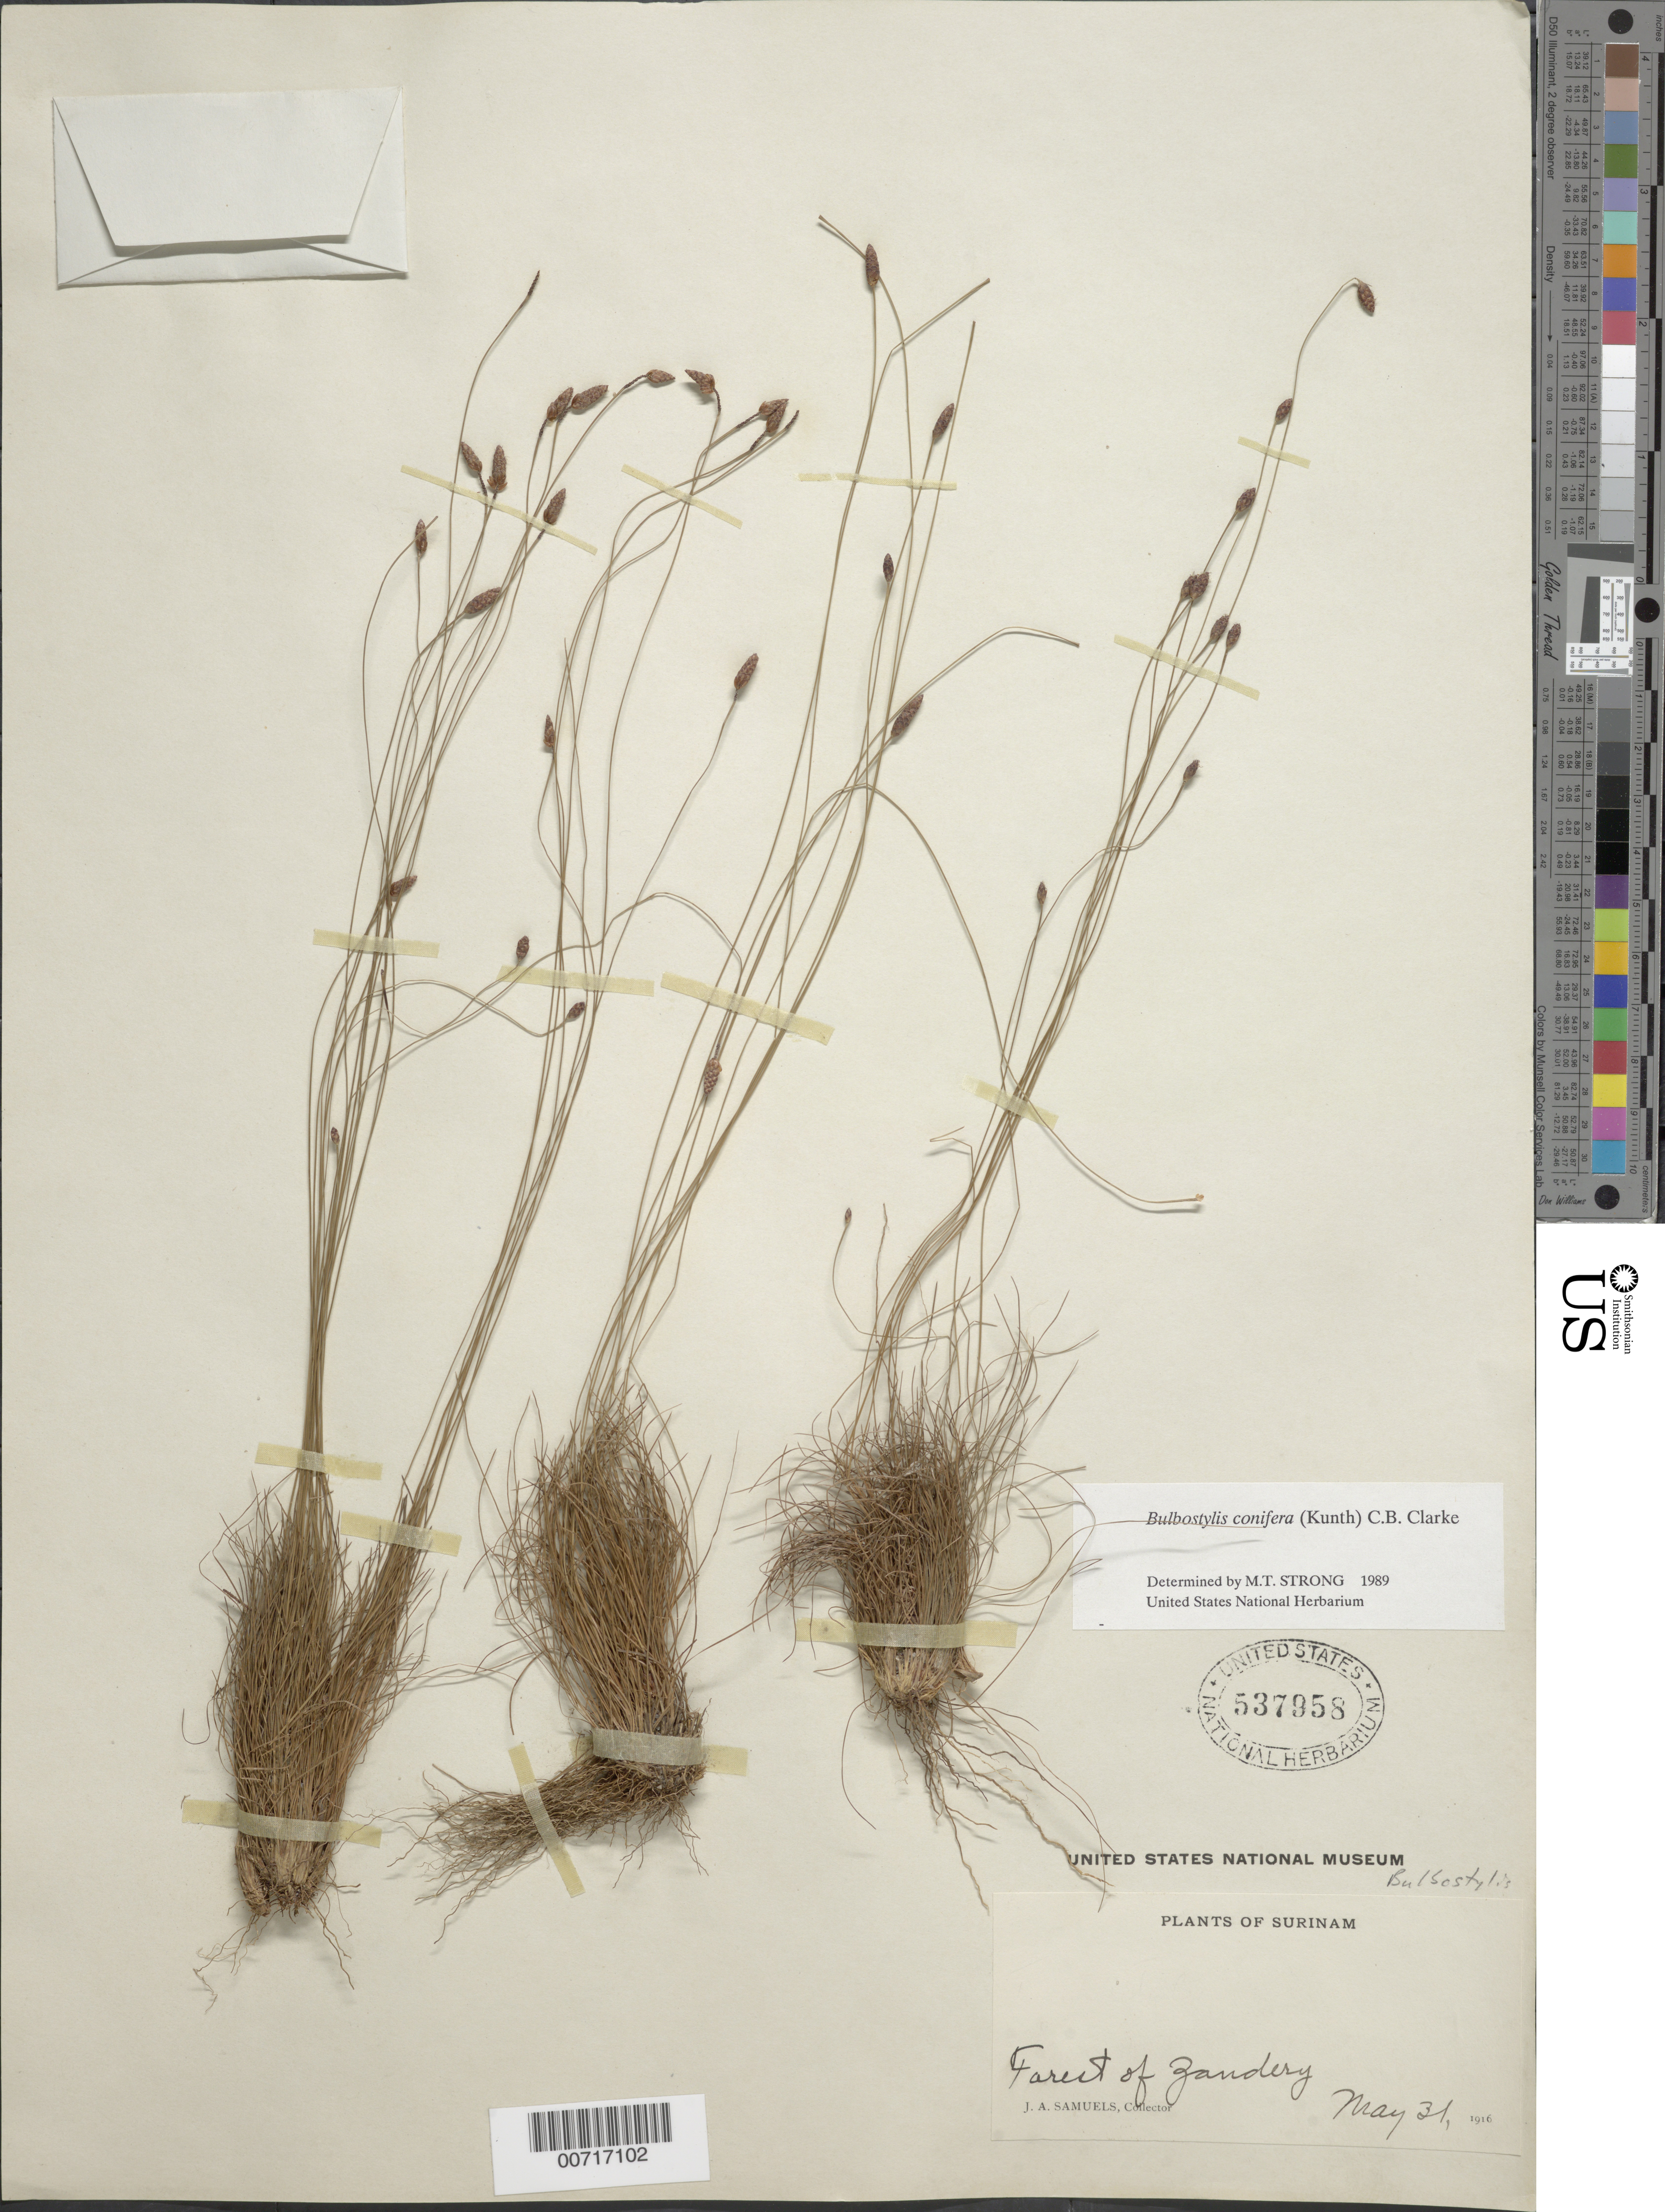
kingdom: Plantae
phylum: Tracheophyta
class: Liliopsida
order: Poales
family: Cyperaceae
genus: Bulbostylis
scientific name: Bulbostylis conifera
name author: (Kunth) C.B. Clarke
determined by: Strong, M. T., (US), Smithsonian Institution - National Museum of Natural History (UNITED STATES)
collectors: J. A. Samuels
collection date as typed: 31-May-16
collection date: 1916-05-31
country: Suriname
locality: Zanderij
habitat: Forest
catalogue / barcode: US 537958